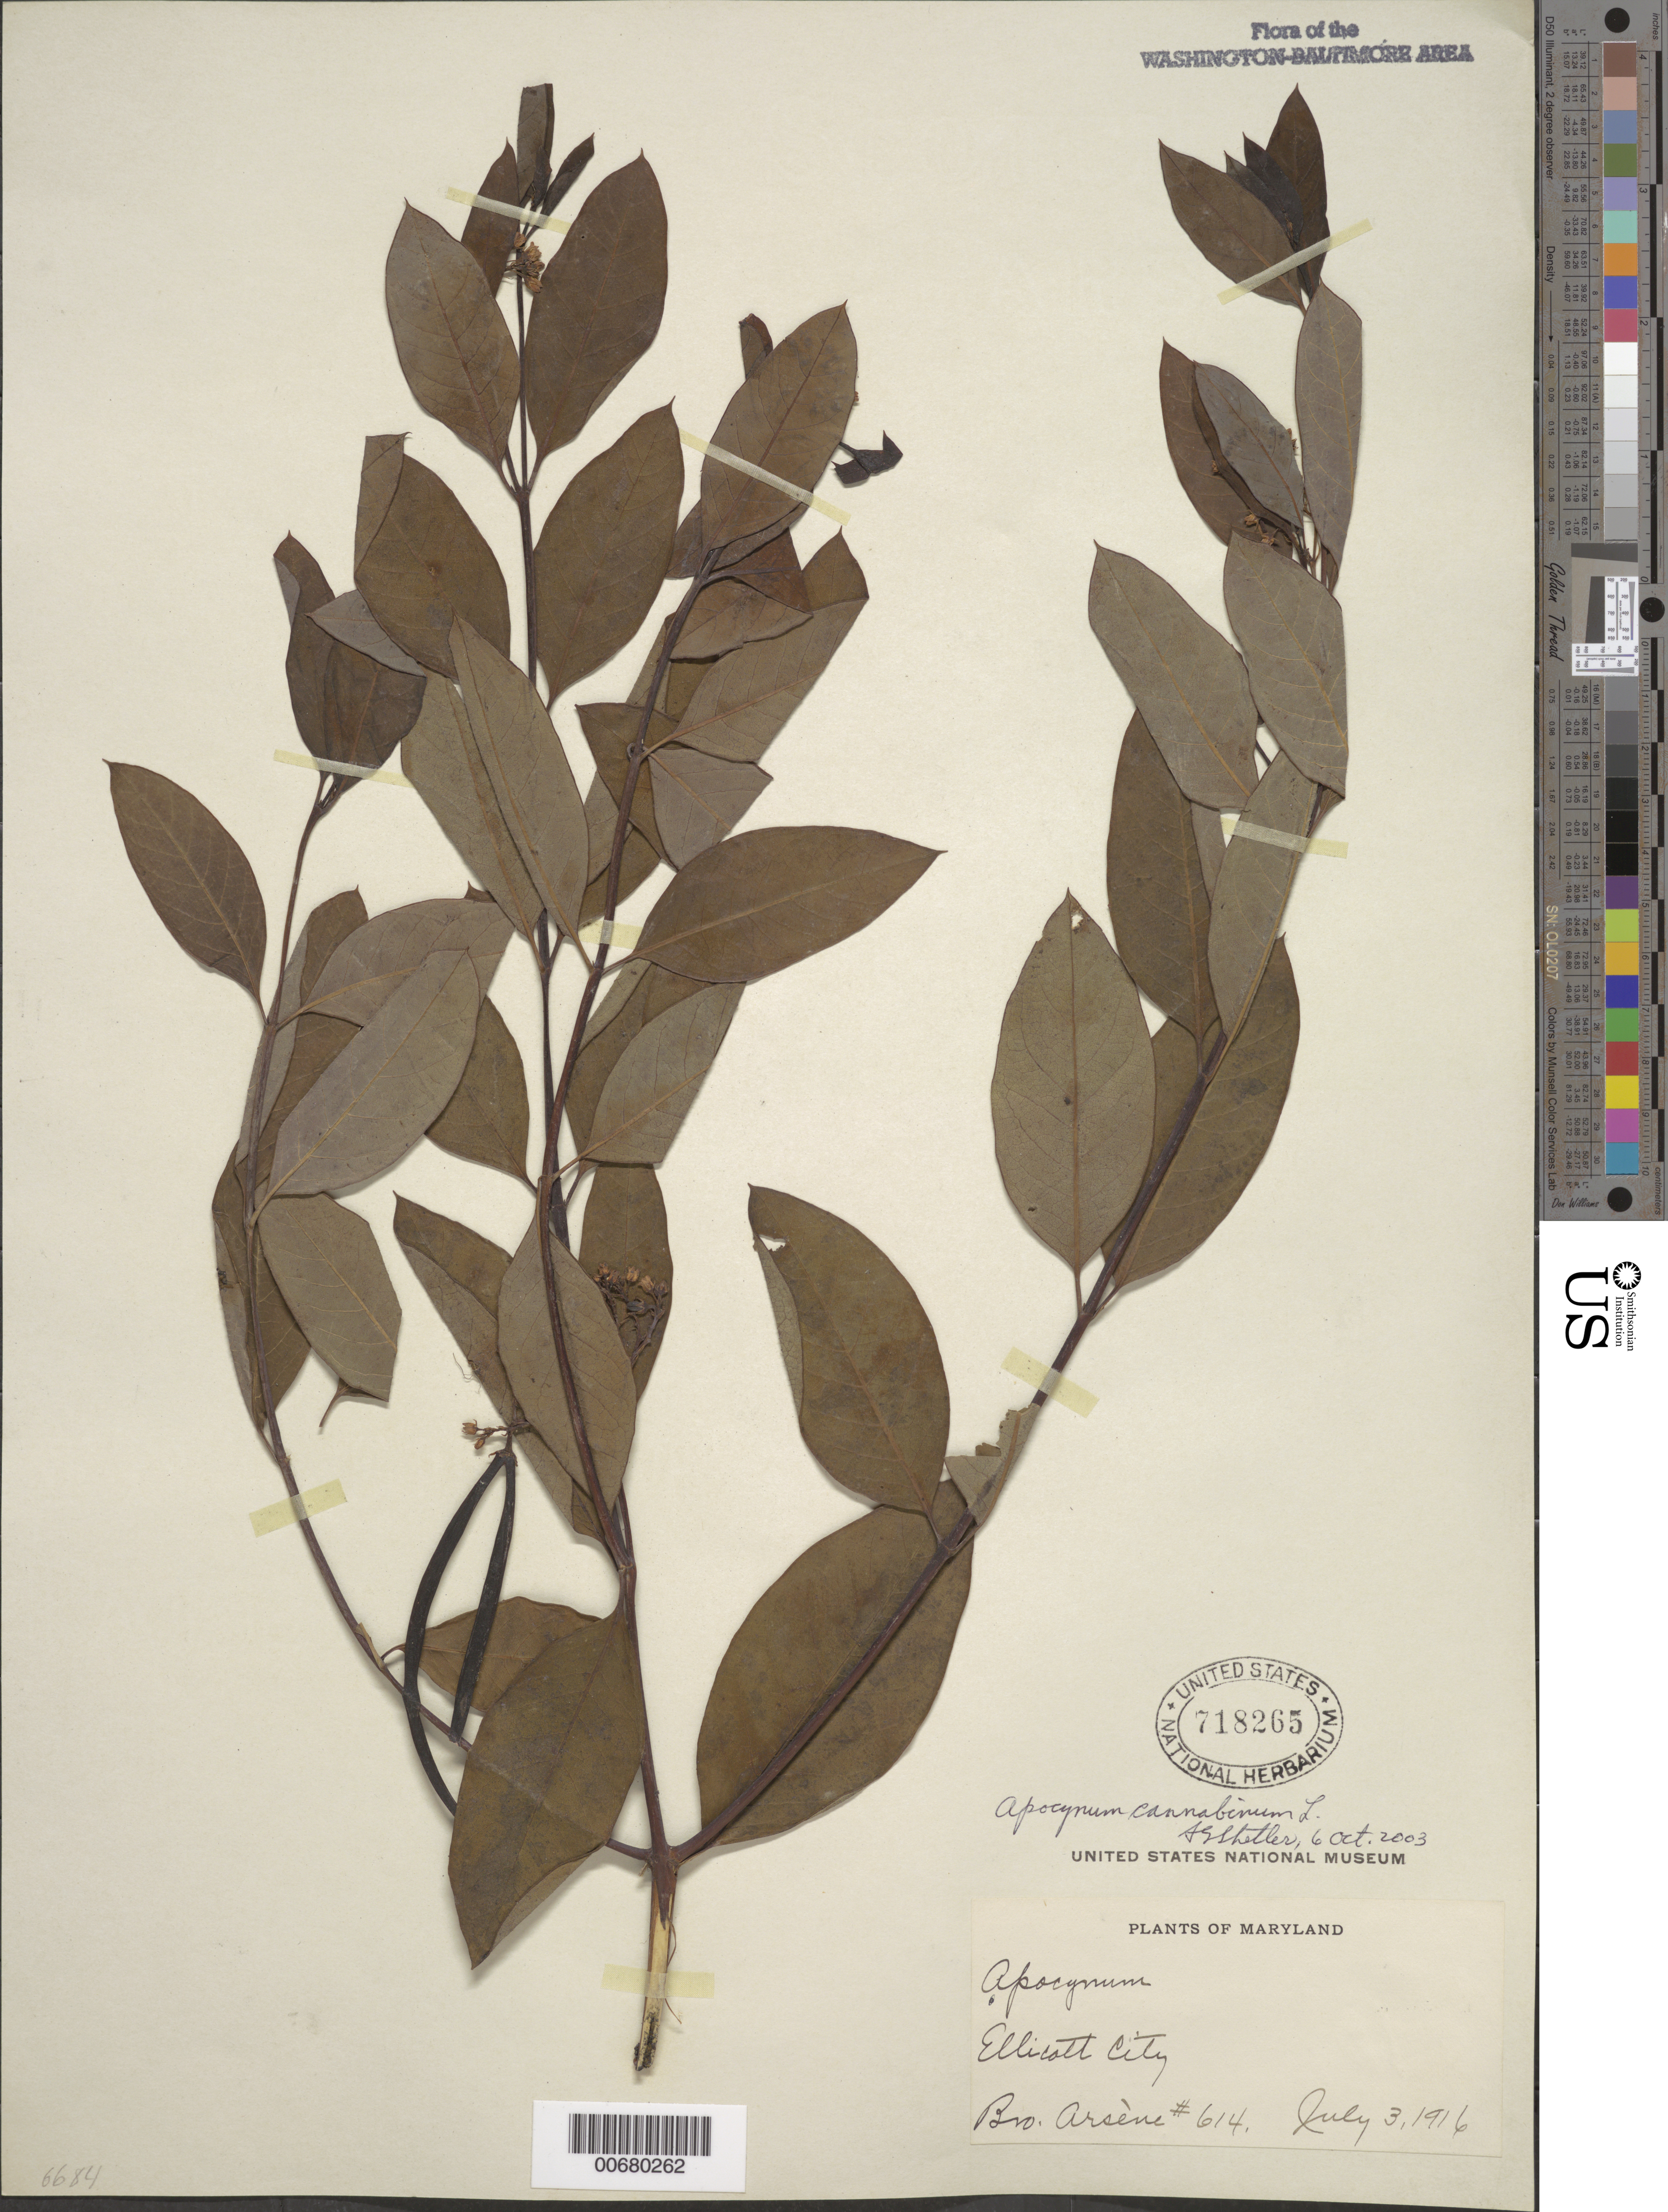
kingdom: Plantae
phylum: Tracheophyta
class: Magnoliopsida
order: Gentianales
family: Apocynaceae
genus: Apocynum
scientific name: Apocynum cannabinum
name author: L.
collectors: Bro. G. Arsène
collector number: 614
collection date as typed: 03 Jul 1916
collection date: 1916-07-03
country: United States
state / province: Maryland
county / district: Howard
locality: Ellicott City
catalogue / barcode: US 718265